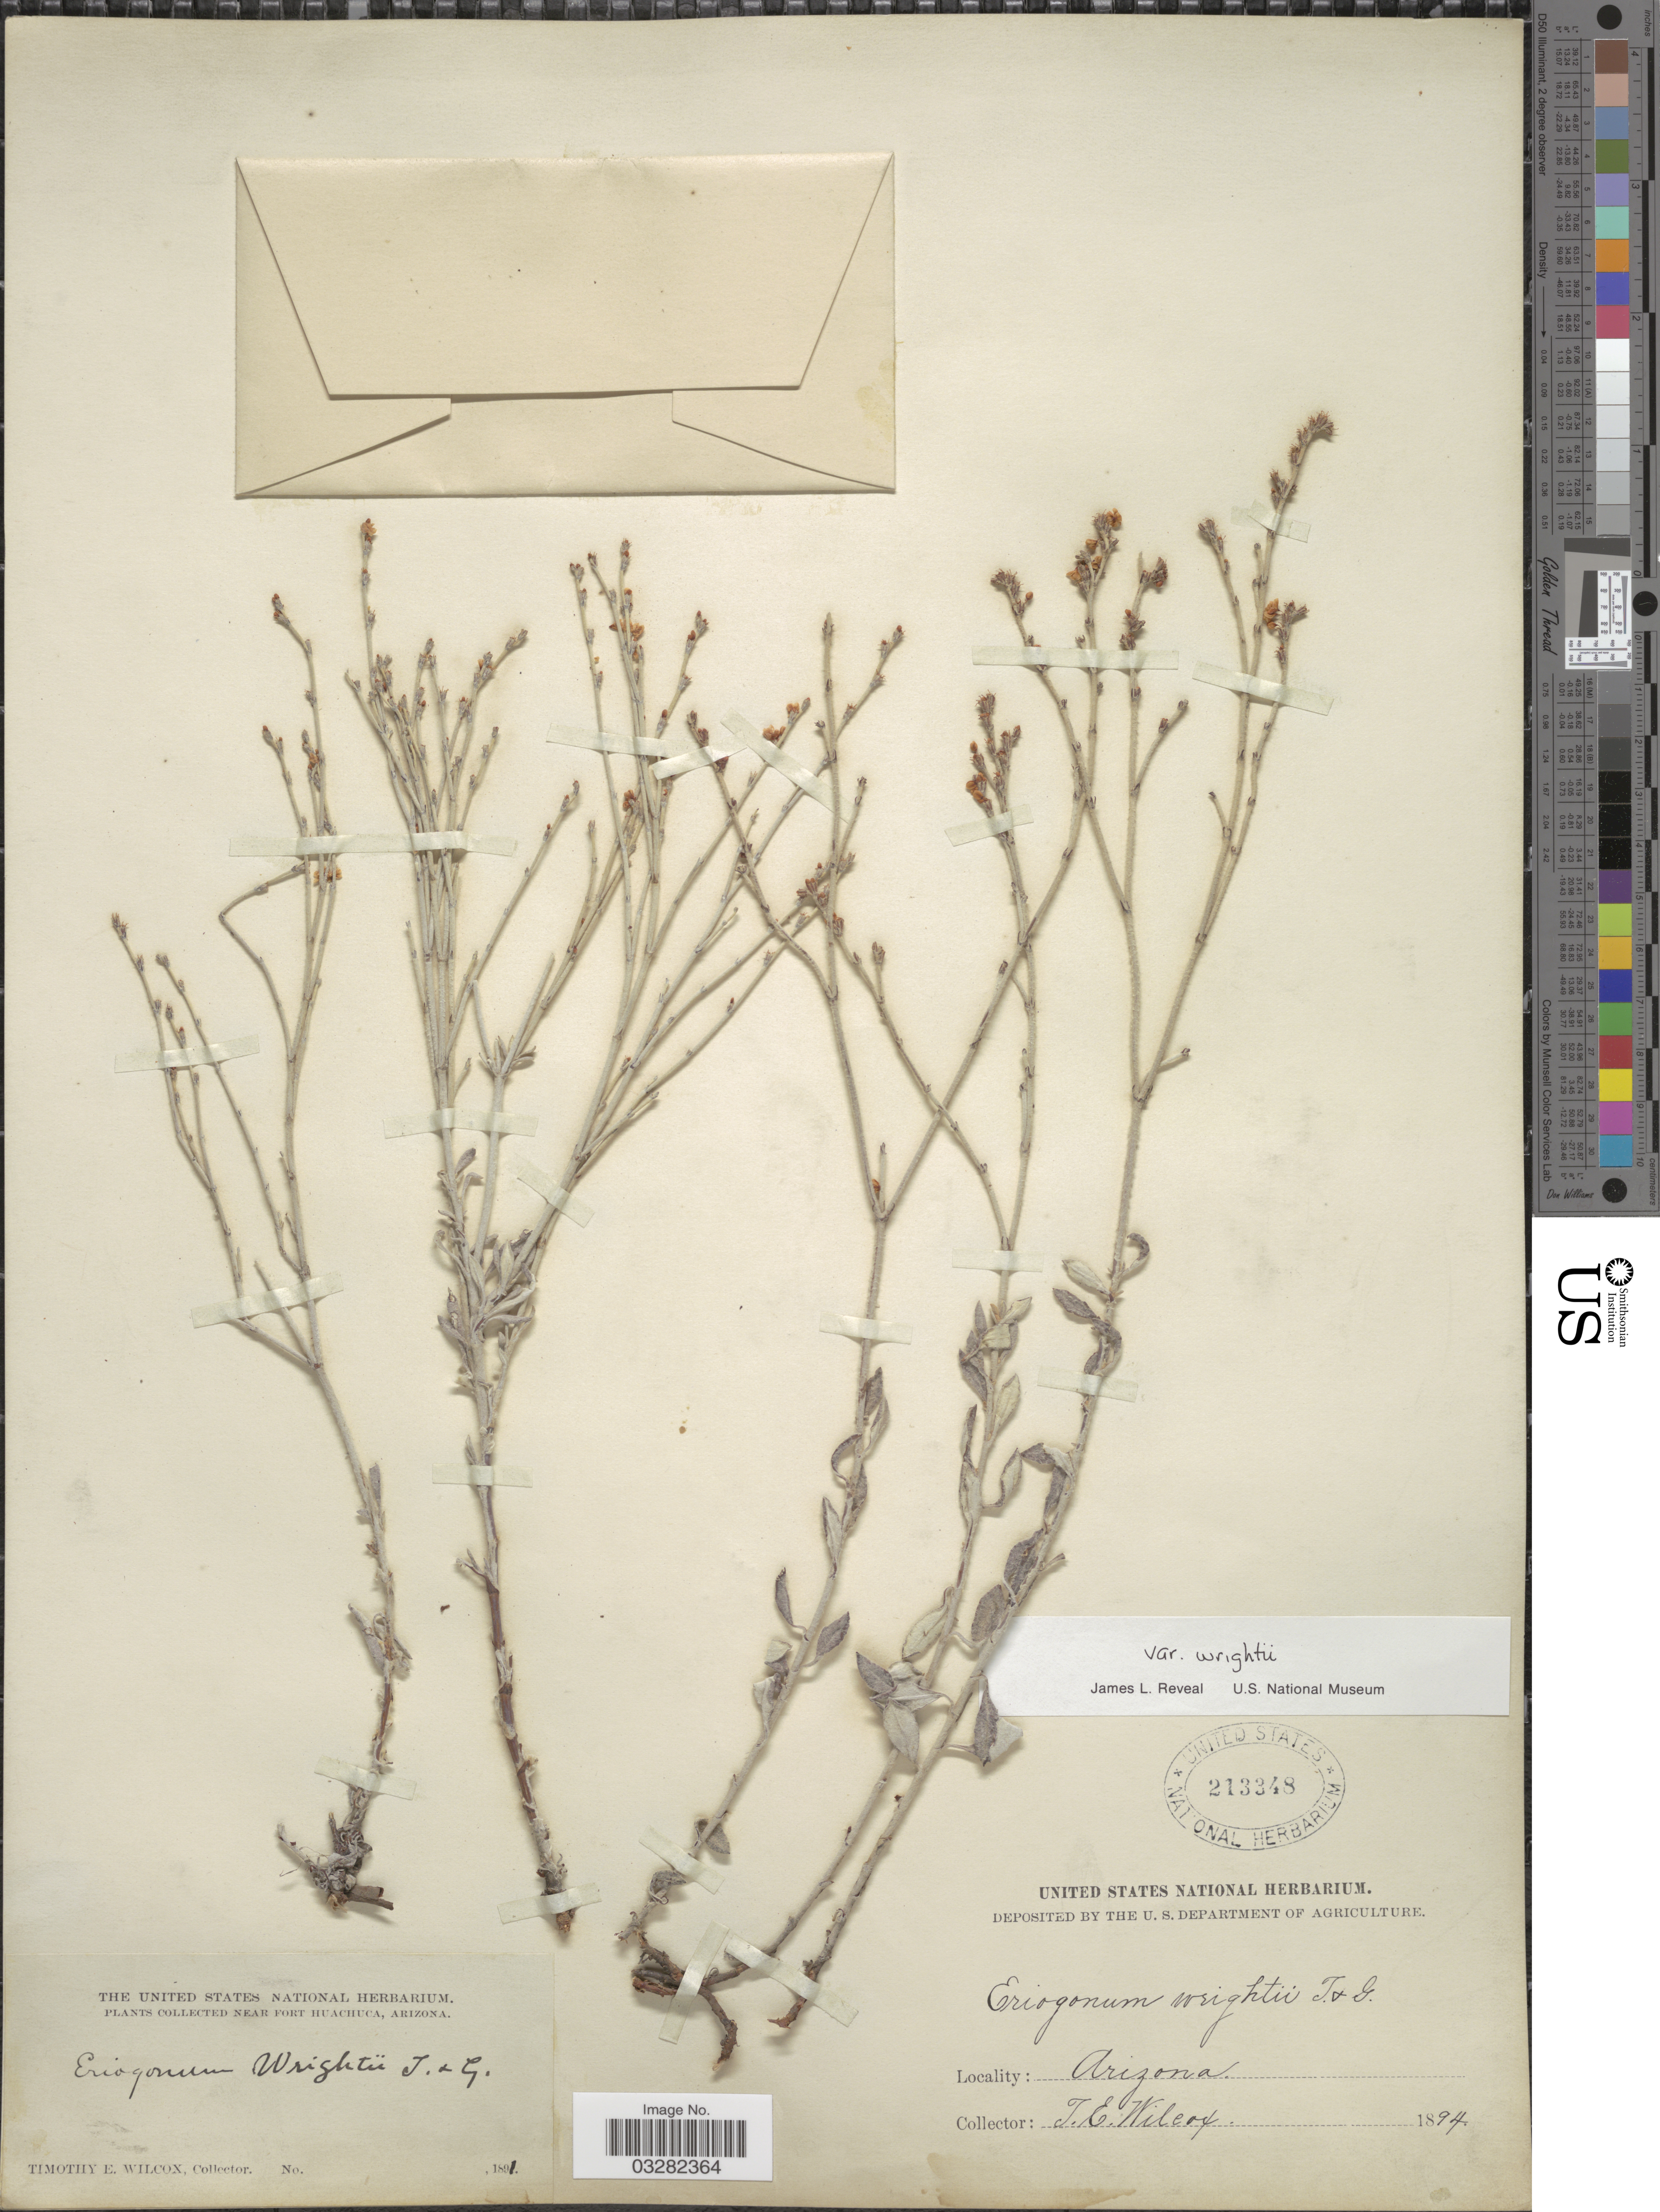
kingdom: Plantae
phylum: Tracheophyta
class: Magnoliopsida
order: Caryophyllales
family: Polygonaceae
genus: Eriogonum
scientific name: Eriogonum wrightii var. wrightii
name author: Torr. ex Benth.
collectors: T. E. Wilcox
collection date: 1891/1894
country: United States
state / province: Arizona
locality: Near Fort Huachuca.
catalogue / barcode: US 213348